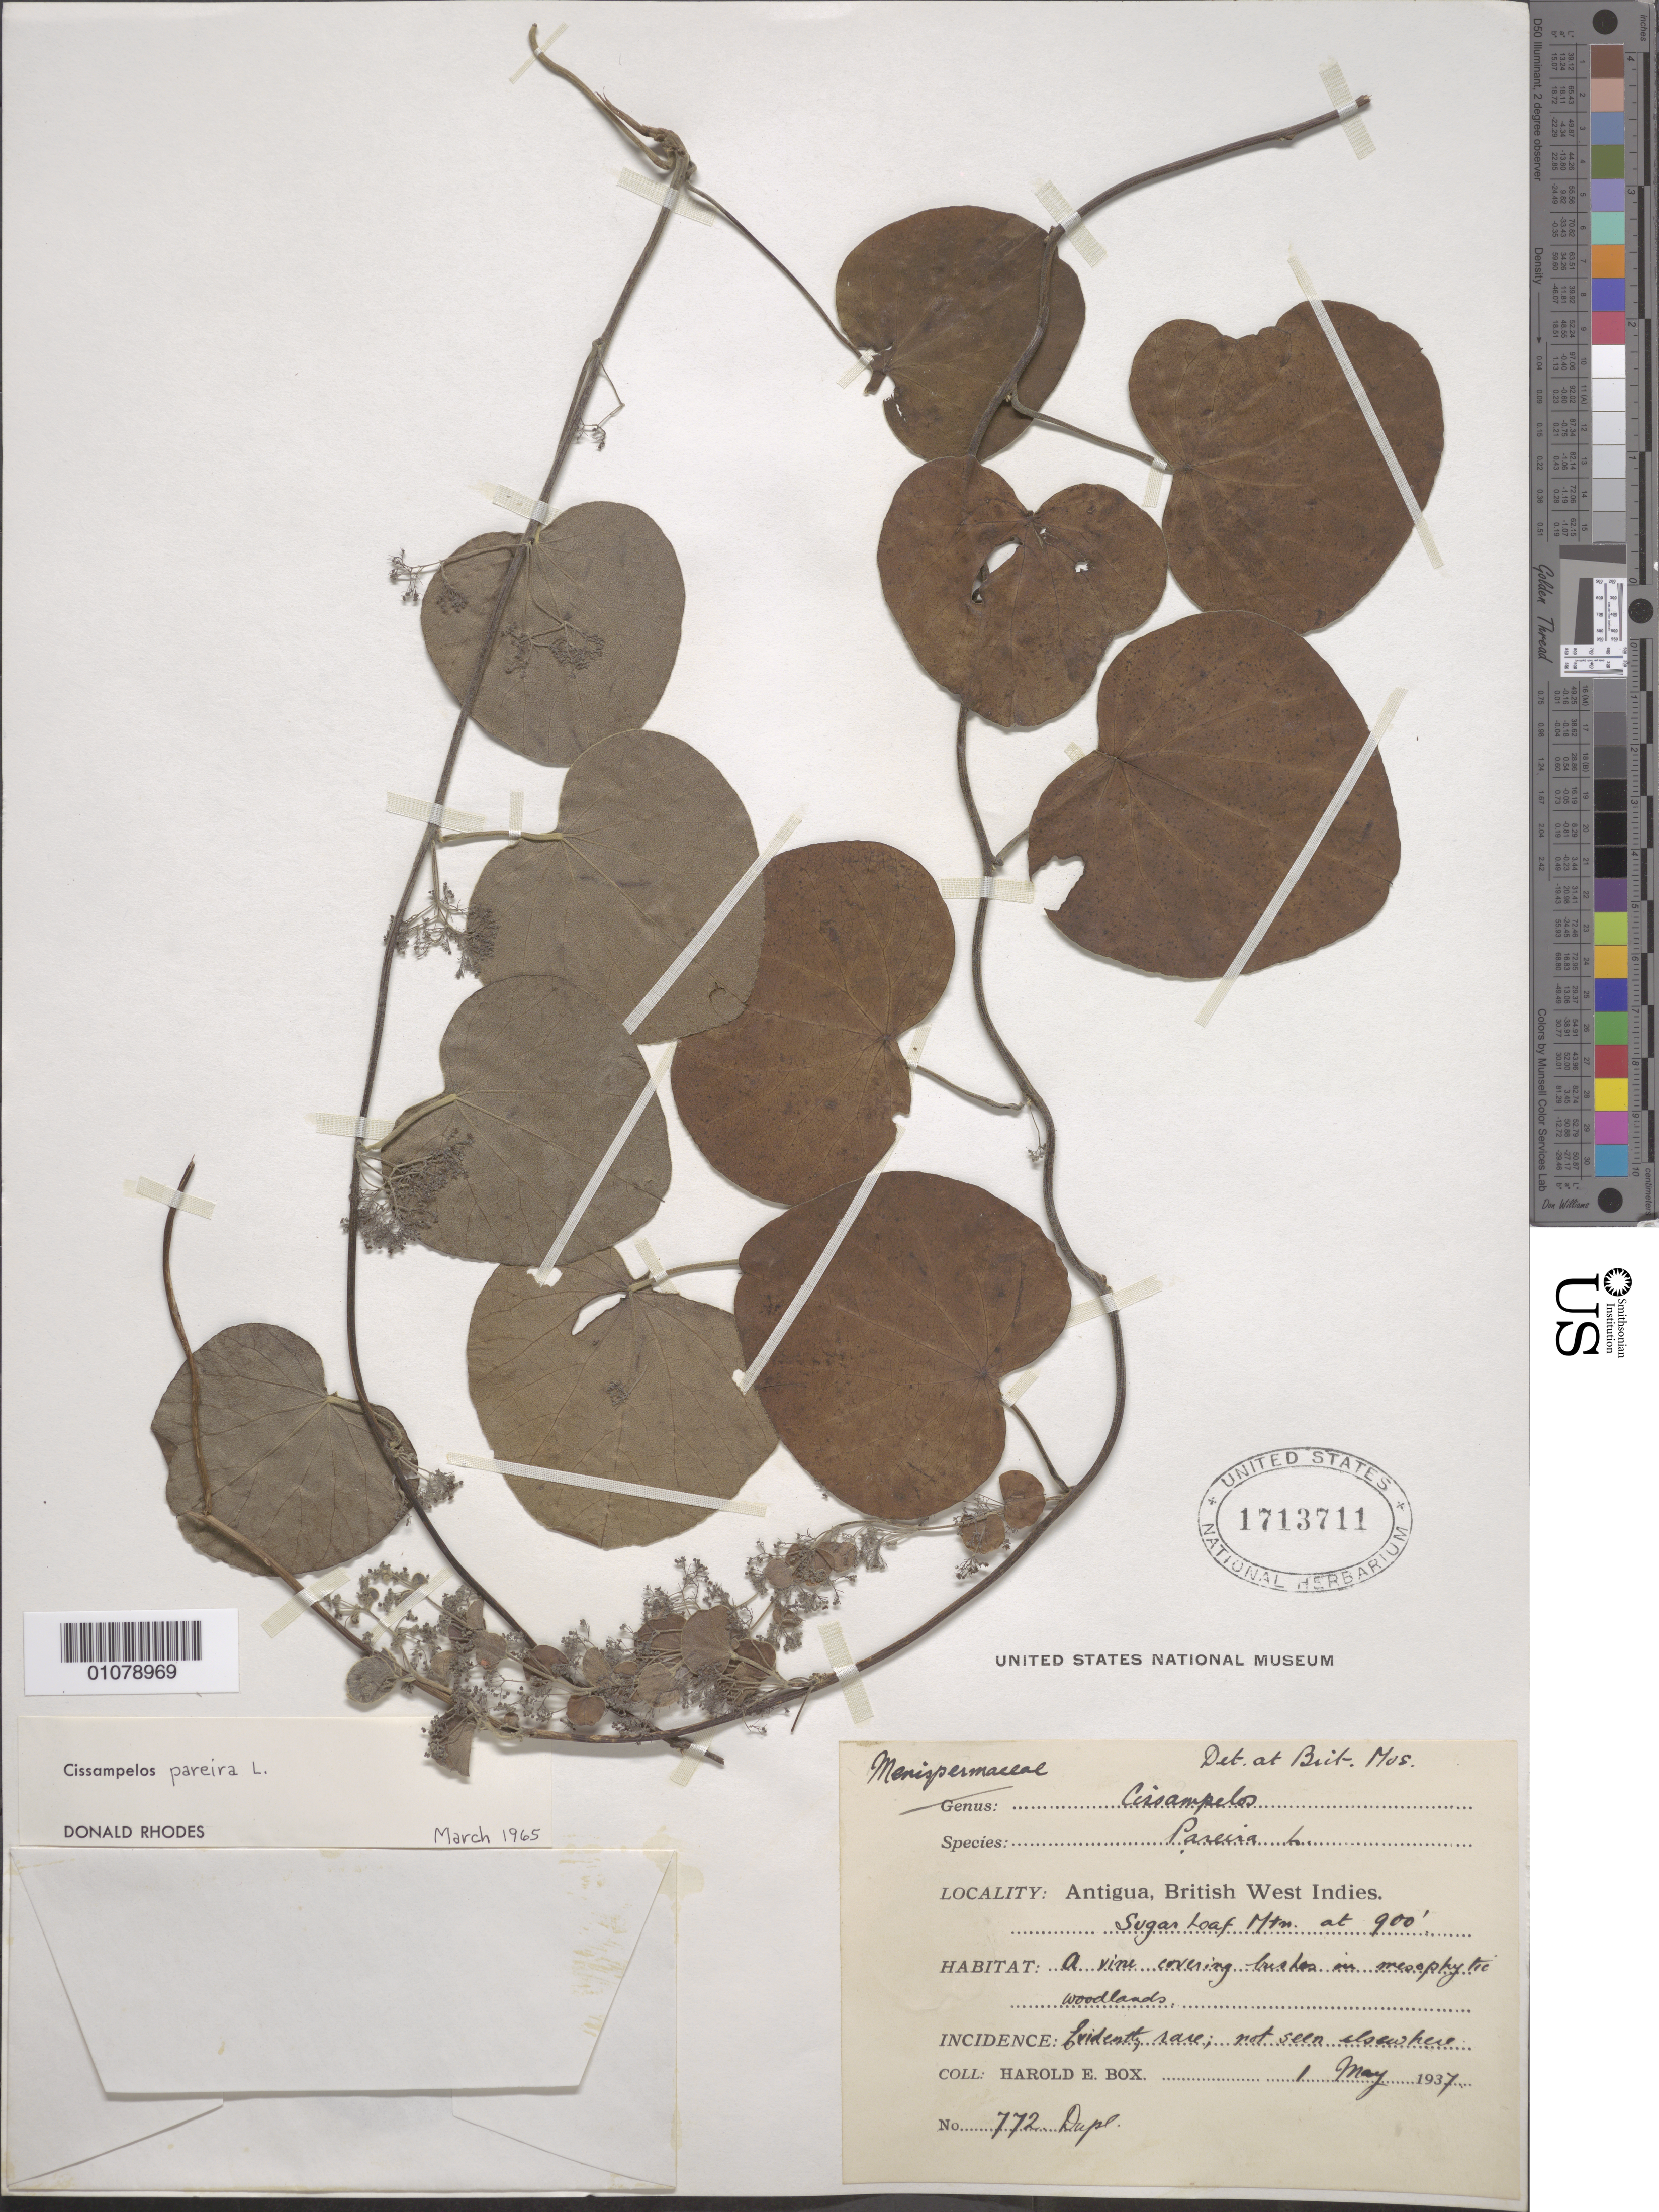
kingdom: Plantae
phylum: Tracheophyta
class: Magnoliopsida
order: Ranunculales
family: Menispermaceae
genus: Cissampelos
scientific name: Cissampelos pareira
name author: L.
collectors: H. E. Box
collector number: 772 Dupl.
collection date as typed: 01 May 1937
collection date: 1937-05-01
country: Antigua and Barbuda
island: Antigua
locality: Sugar Loaf Mtn.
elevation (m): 274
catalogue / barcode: US 1713711